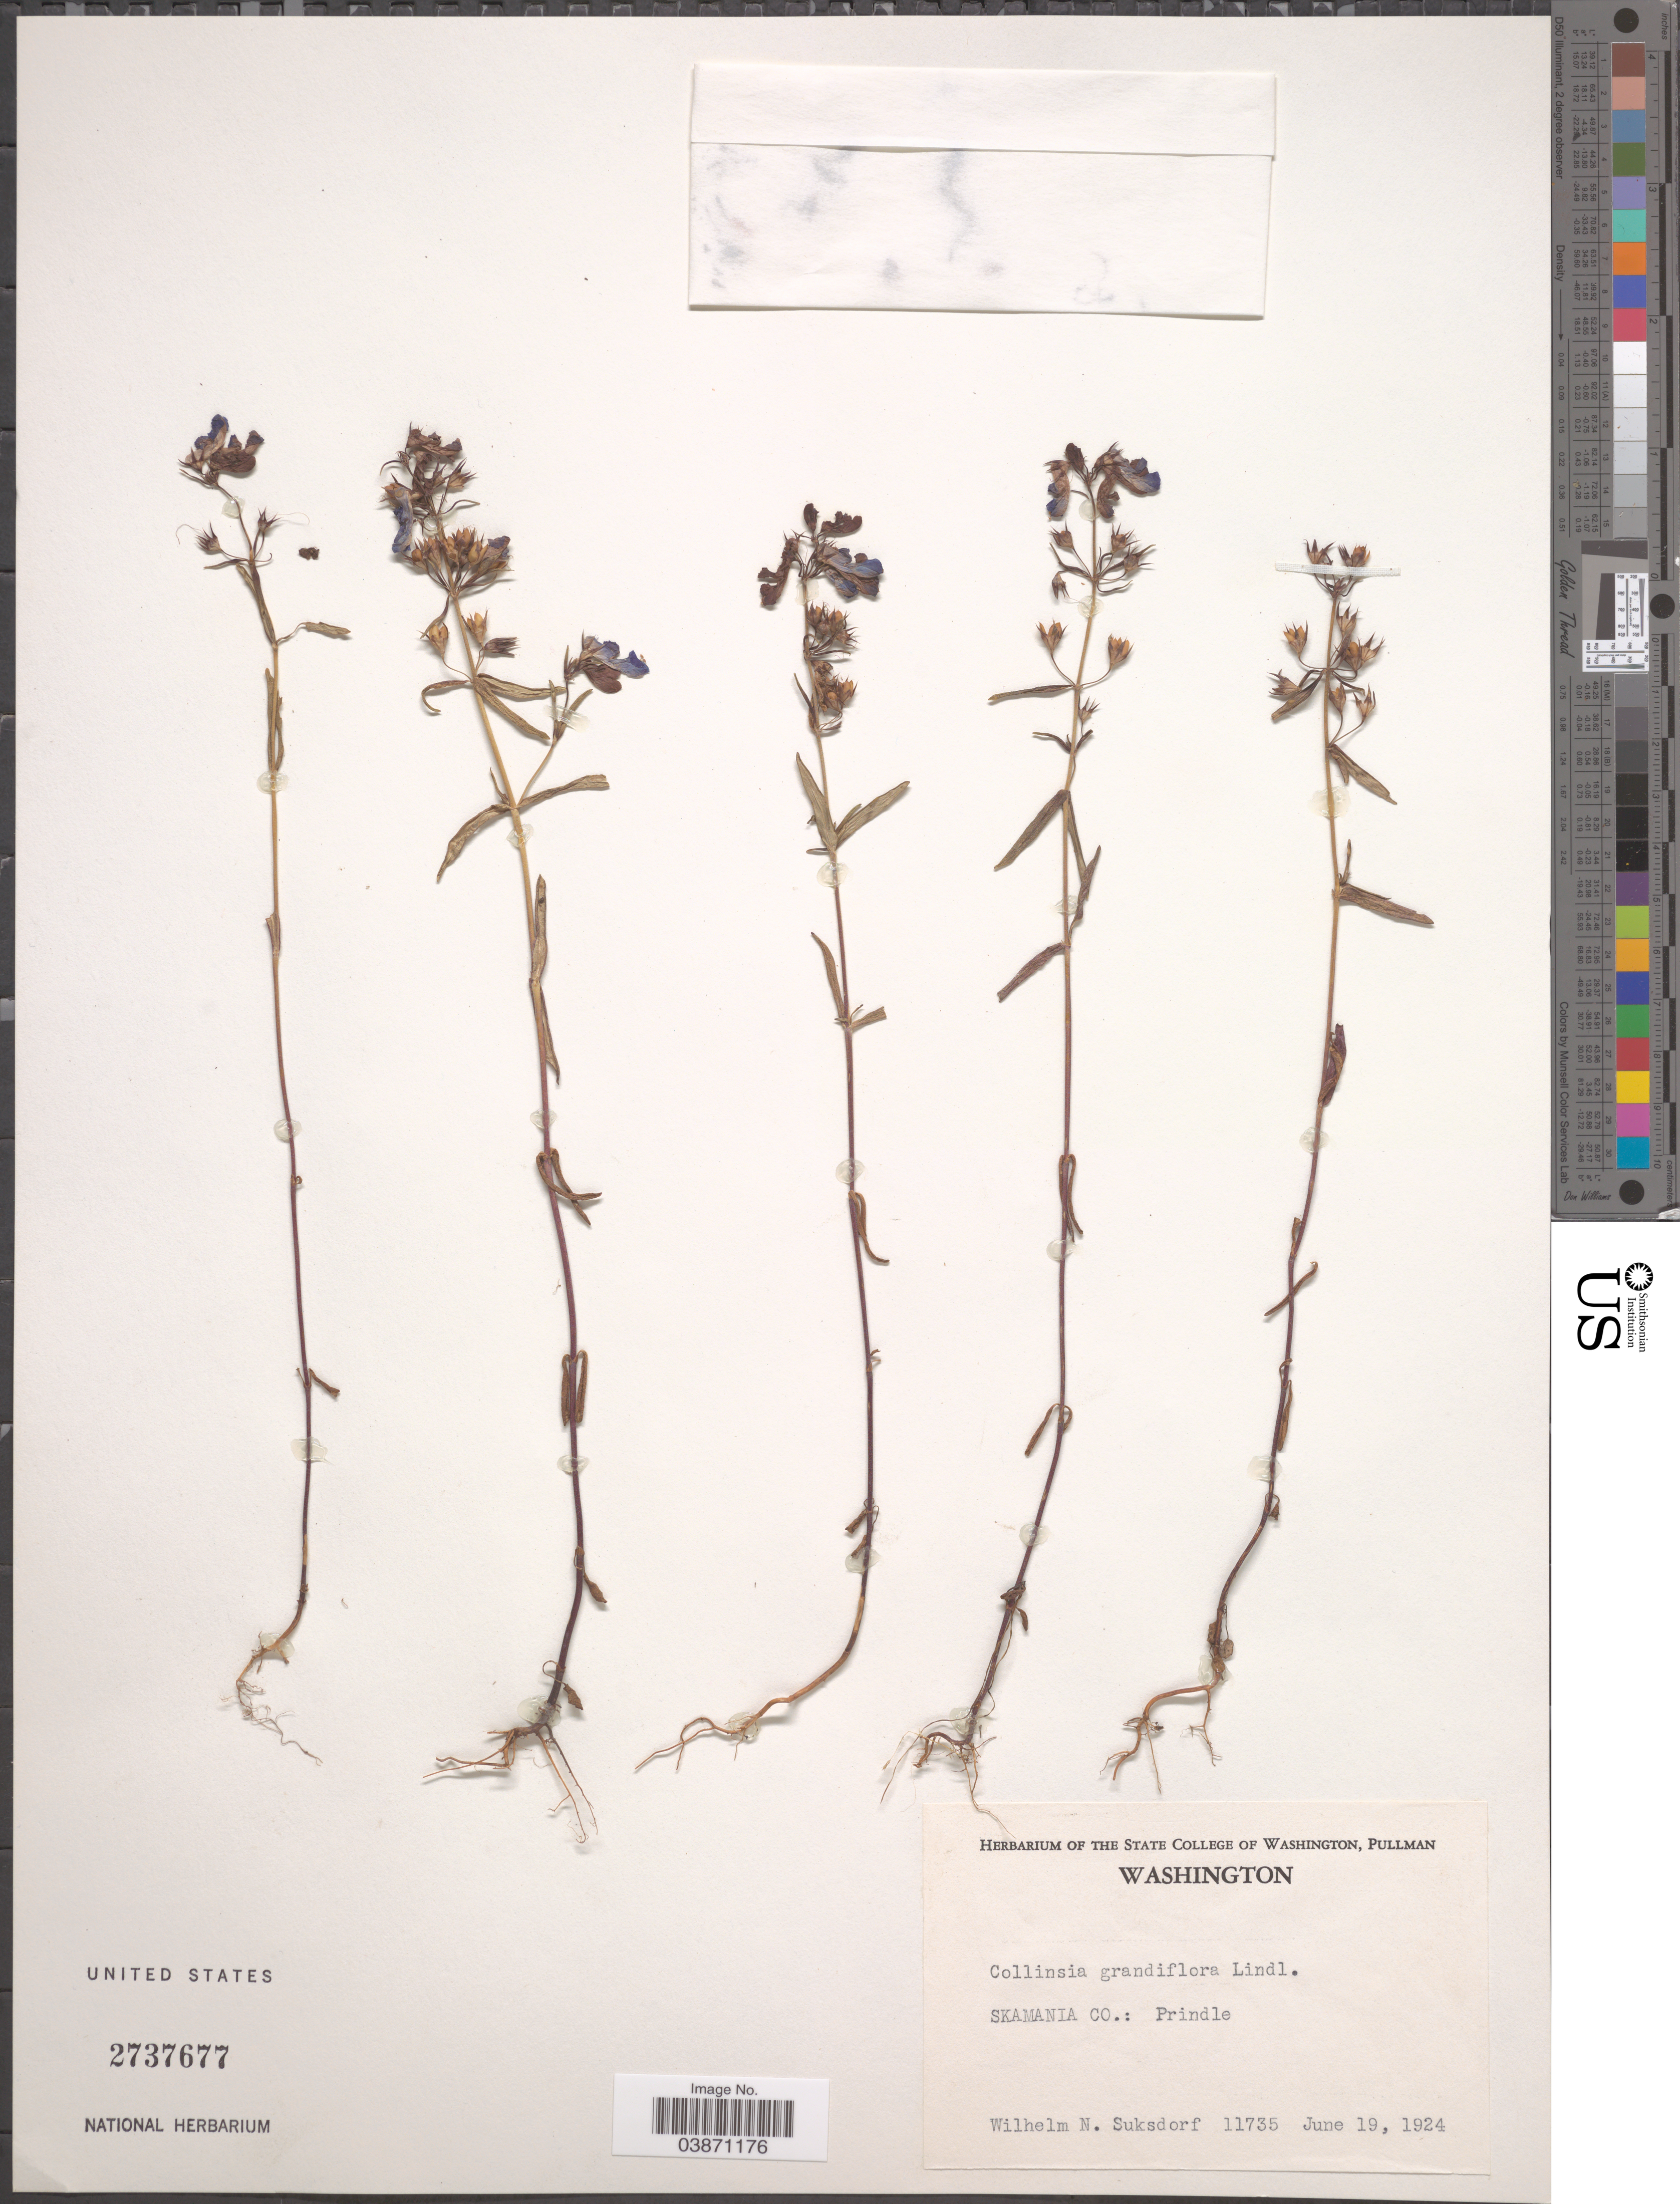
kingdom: Plantae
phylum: Tracheophyta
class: Magnoliopsida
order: Lamiales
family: Plantaginaceae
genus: Collinsia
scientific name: Collinsia grandiflora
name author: Lindl.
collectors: W. N. Suksdorf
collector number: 11735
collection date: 1924-06-19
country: United States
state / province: Washington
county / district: Skamania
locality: Skamania Co.: Prindle.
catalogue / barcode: US 2737677